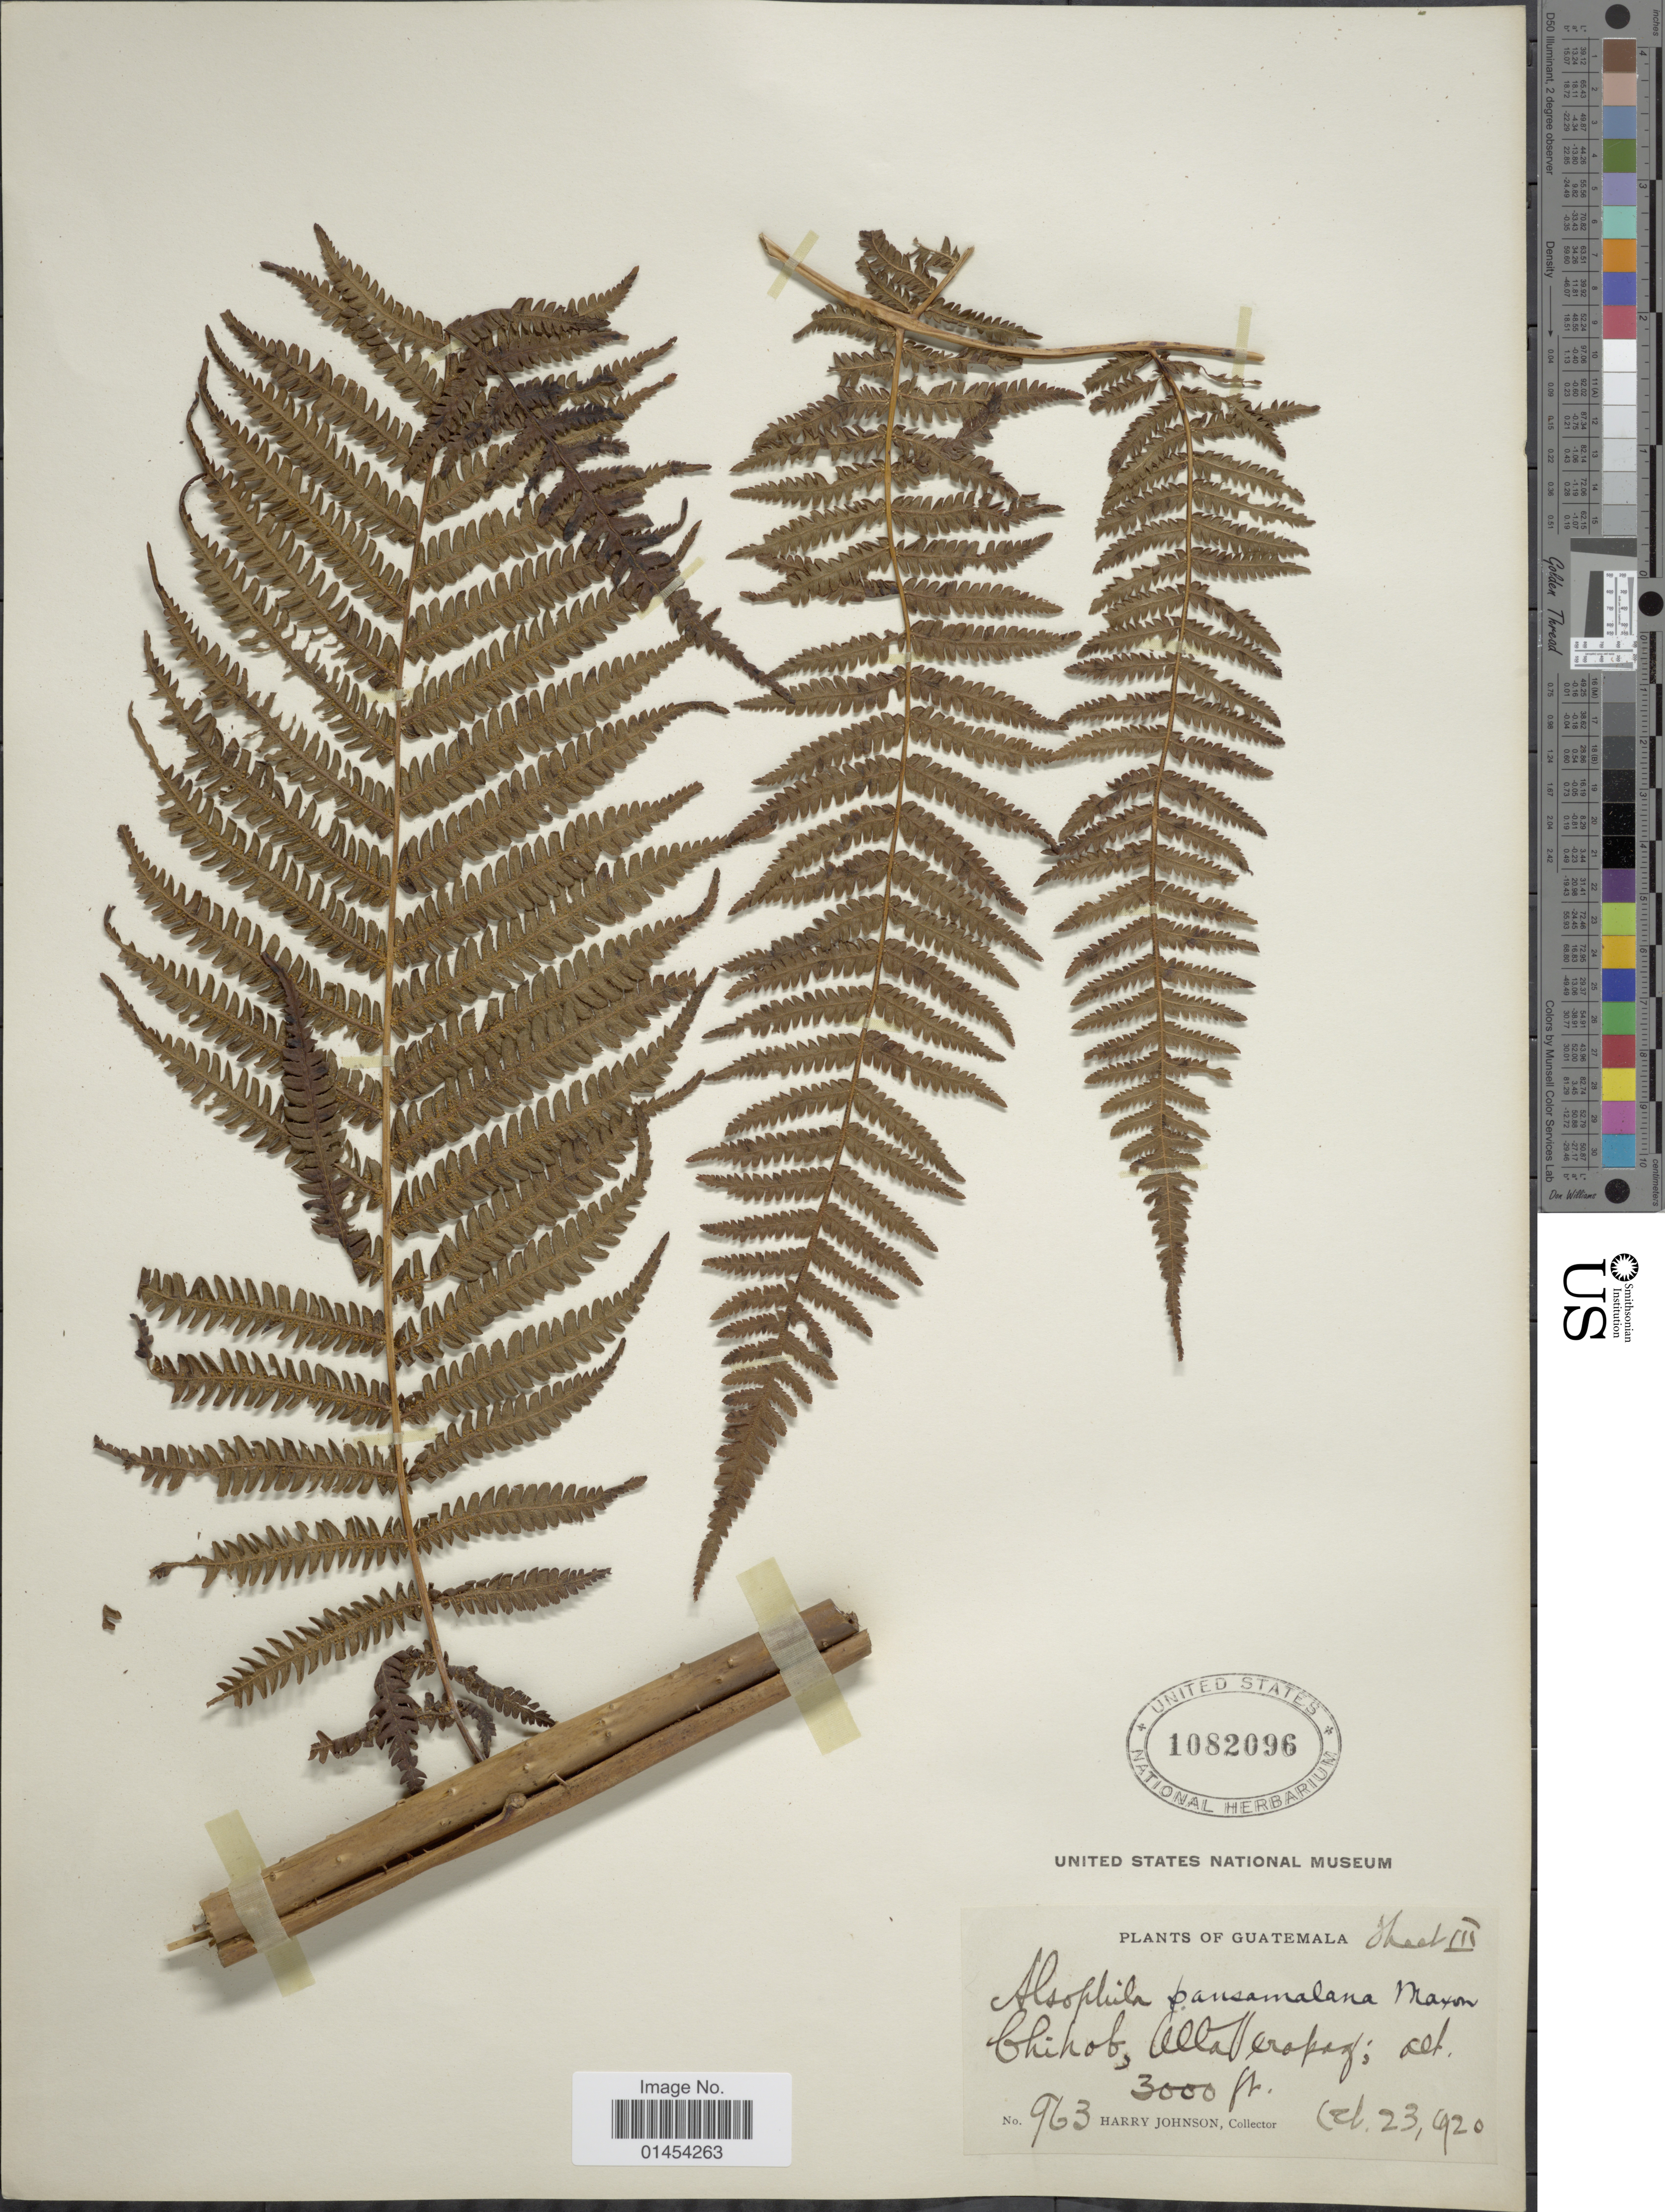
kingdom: Plantae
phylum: Tracheophyta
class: Polypodiopsida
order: Cyatheales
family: Cyatheaceae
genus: Alsophila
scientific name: Alsophila armata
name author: (Sw.) C. Presl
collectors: H. Johnson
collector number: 963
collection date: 1920-10-23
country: Guatemala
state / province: Alta Verapaz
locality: Chihob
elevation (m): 914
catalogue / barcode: US 1082096